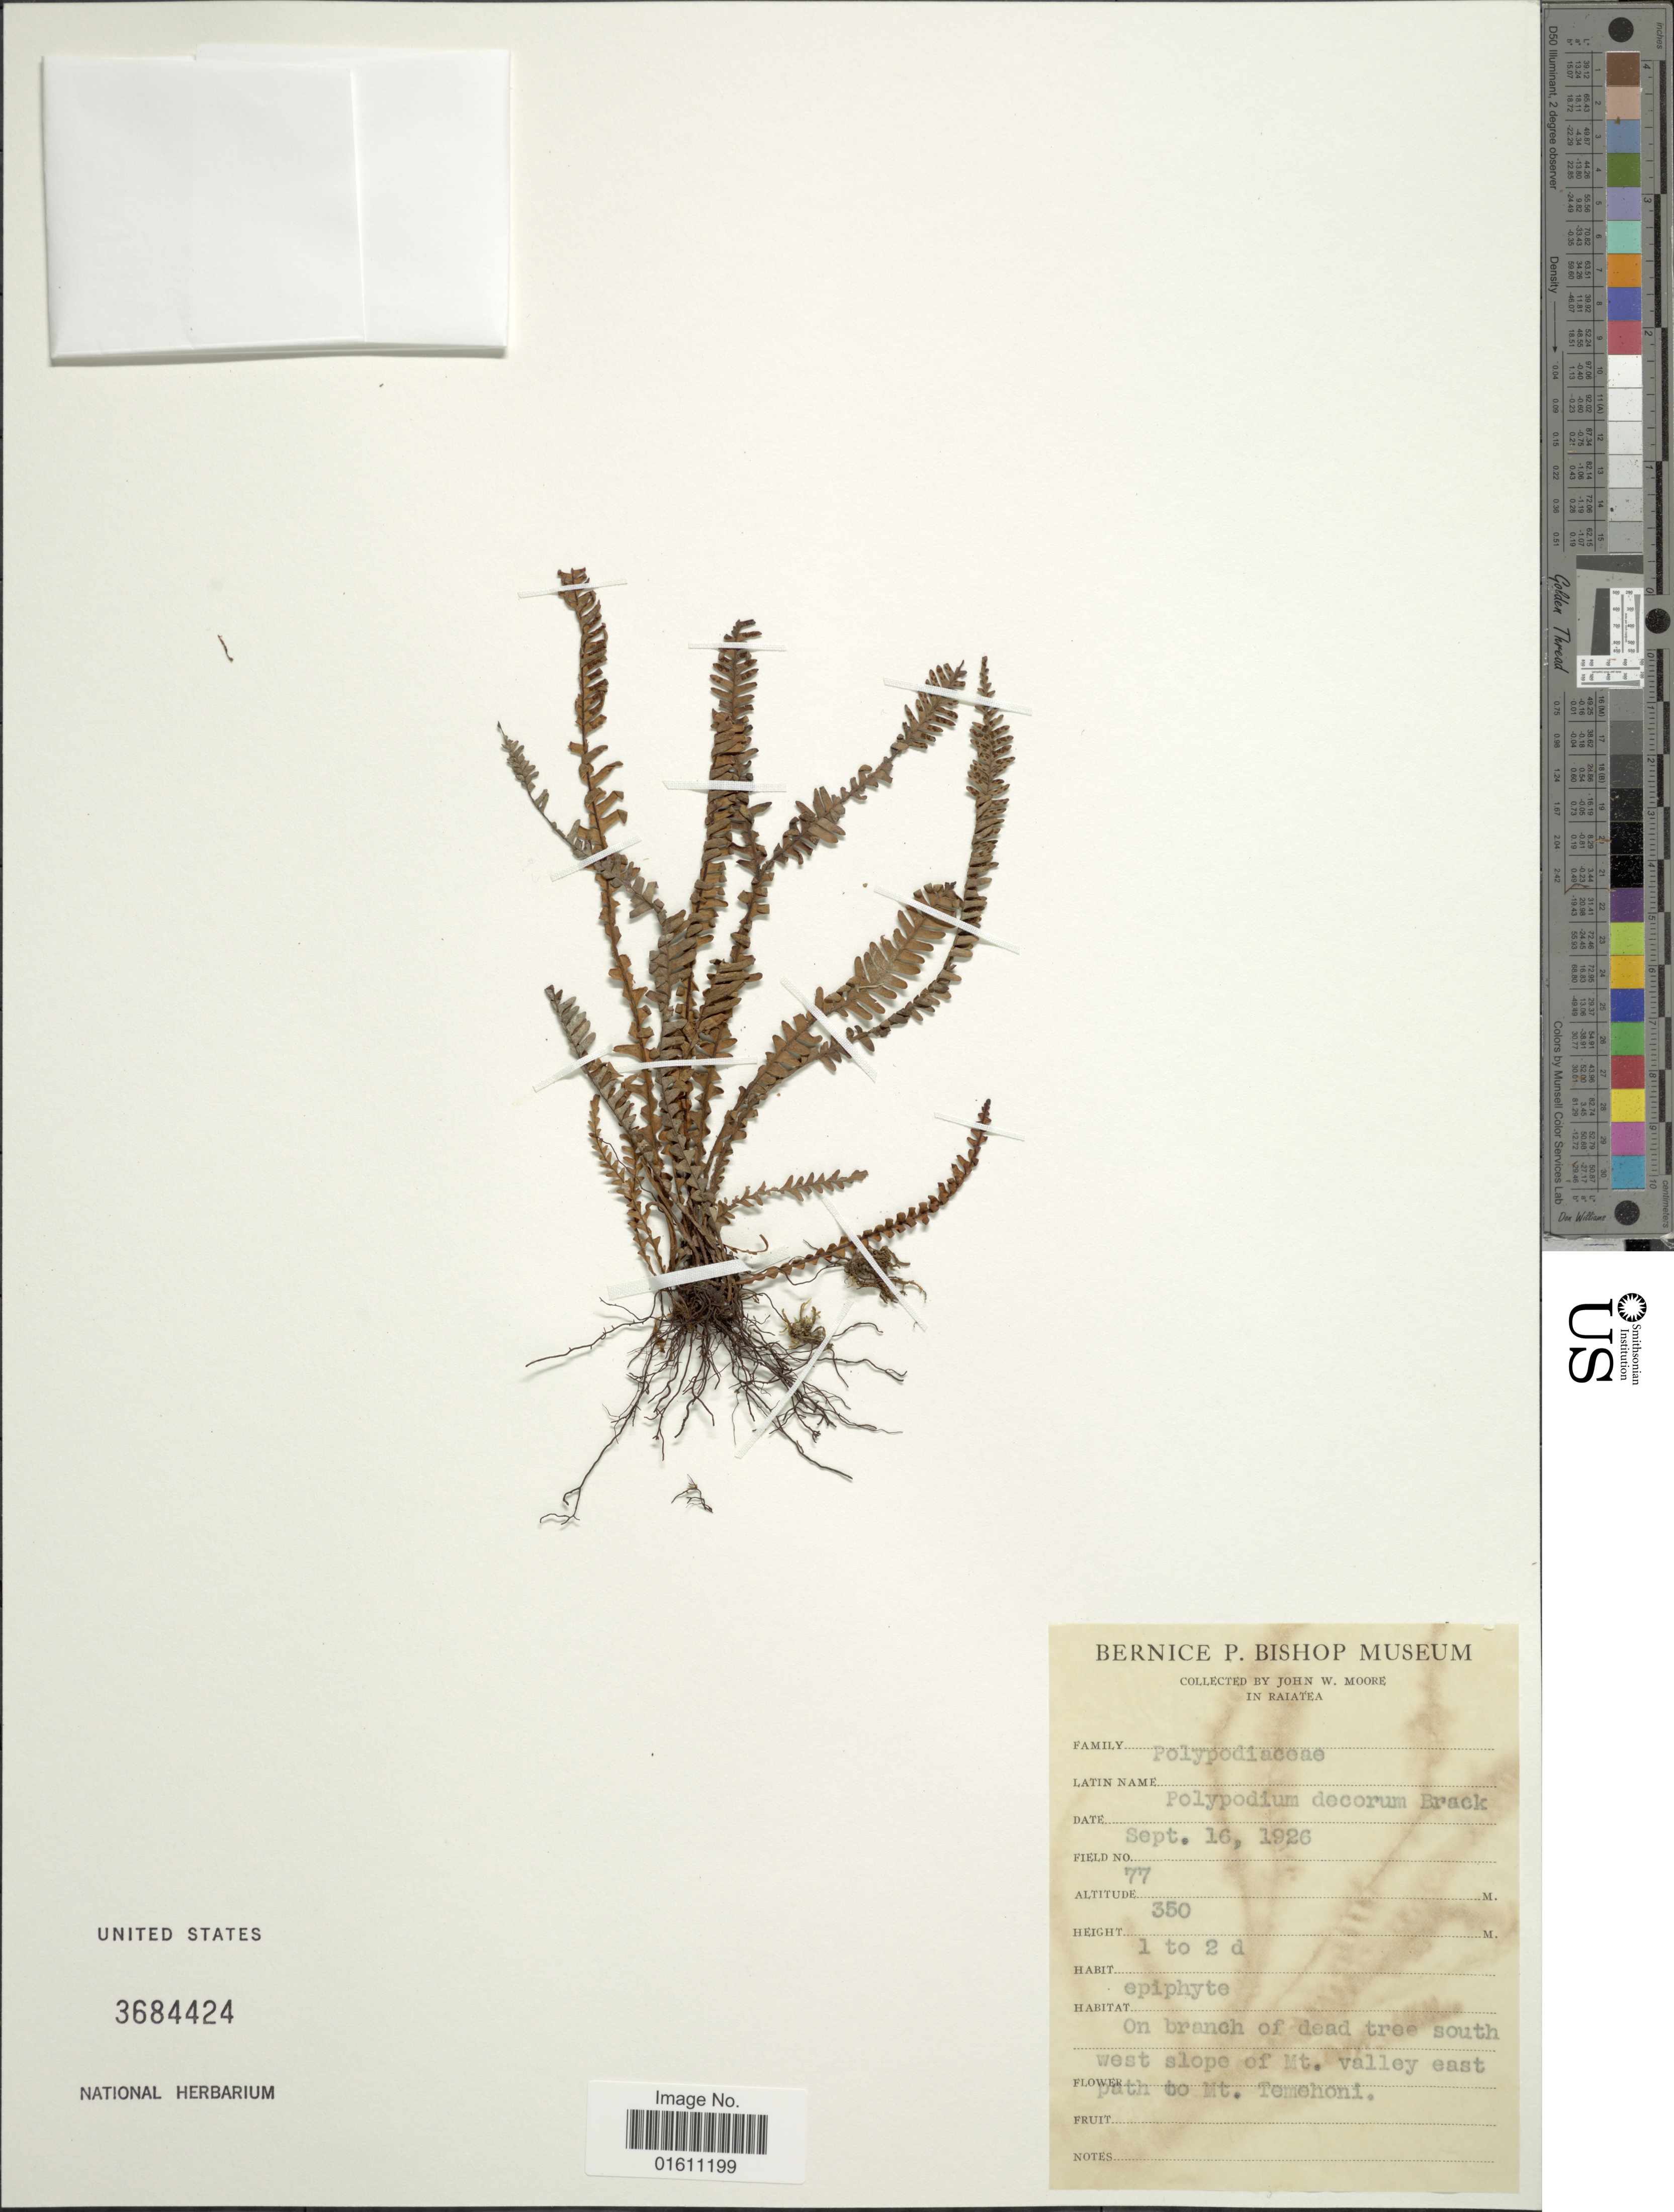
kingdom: Plantae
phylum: Tracheophyta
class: Polypodiopsida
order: Polypodiales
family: Polypodiaceae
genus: Ctenopterella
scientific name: Ctenopterella blechnoides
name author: (Grev.) Parris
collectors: J. Moore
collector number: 77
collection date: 1926-09-16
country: French Polynesia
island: Raiatea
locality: In Raiatea, on branch of dead tree south west slope of Mt. valley east path to Mt. Temehoni.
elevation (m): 350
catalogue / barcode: US 3684424